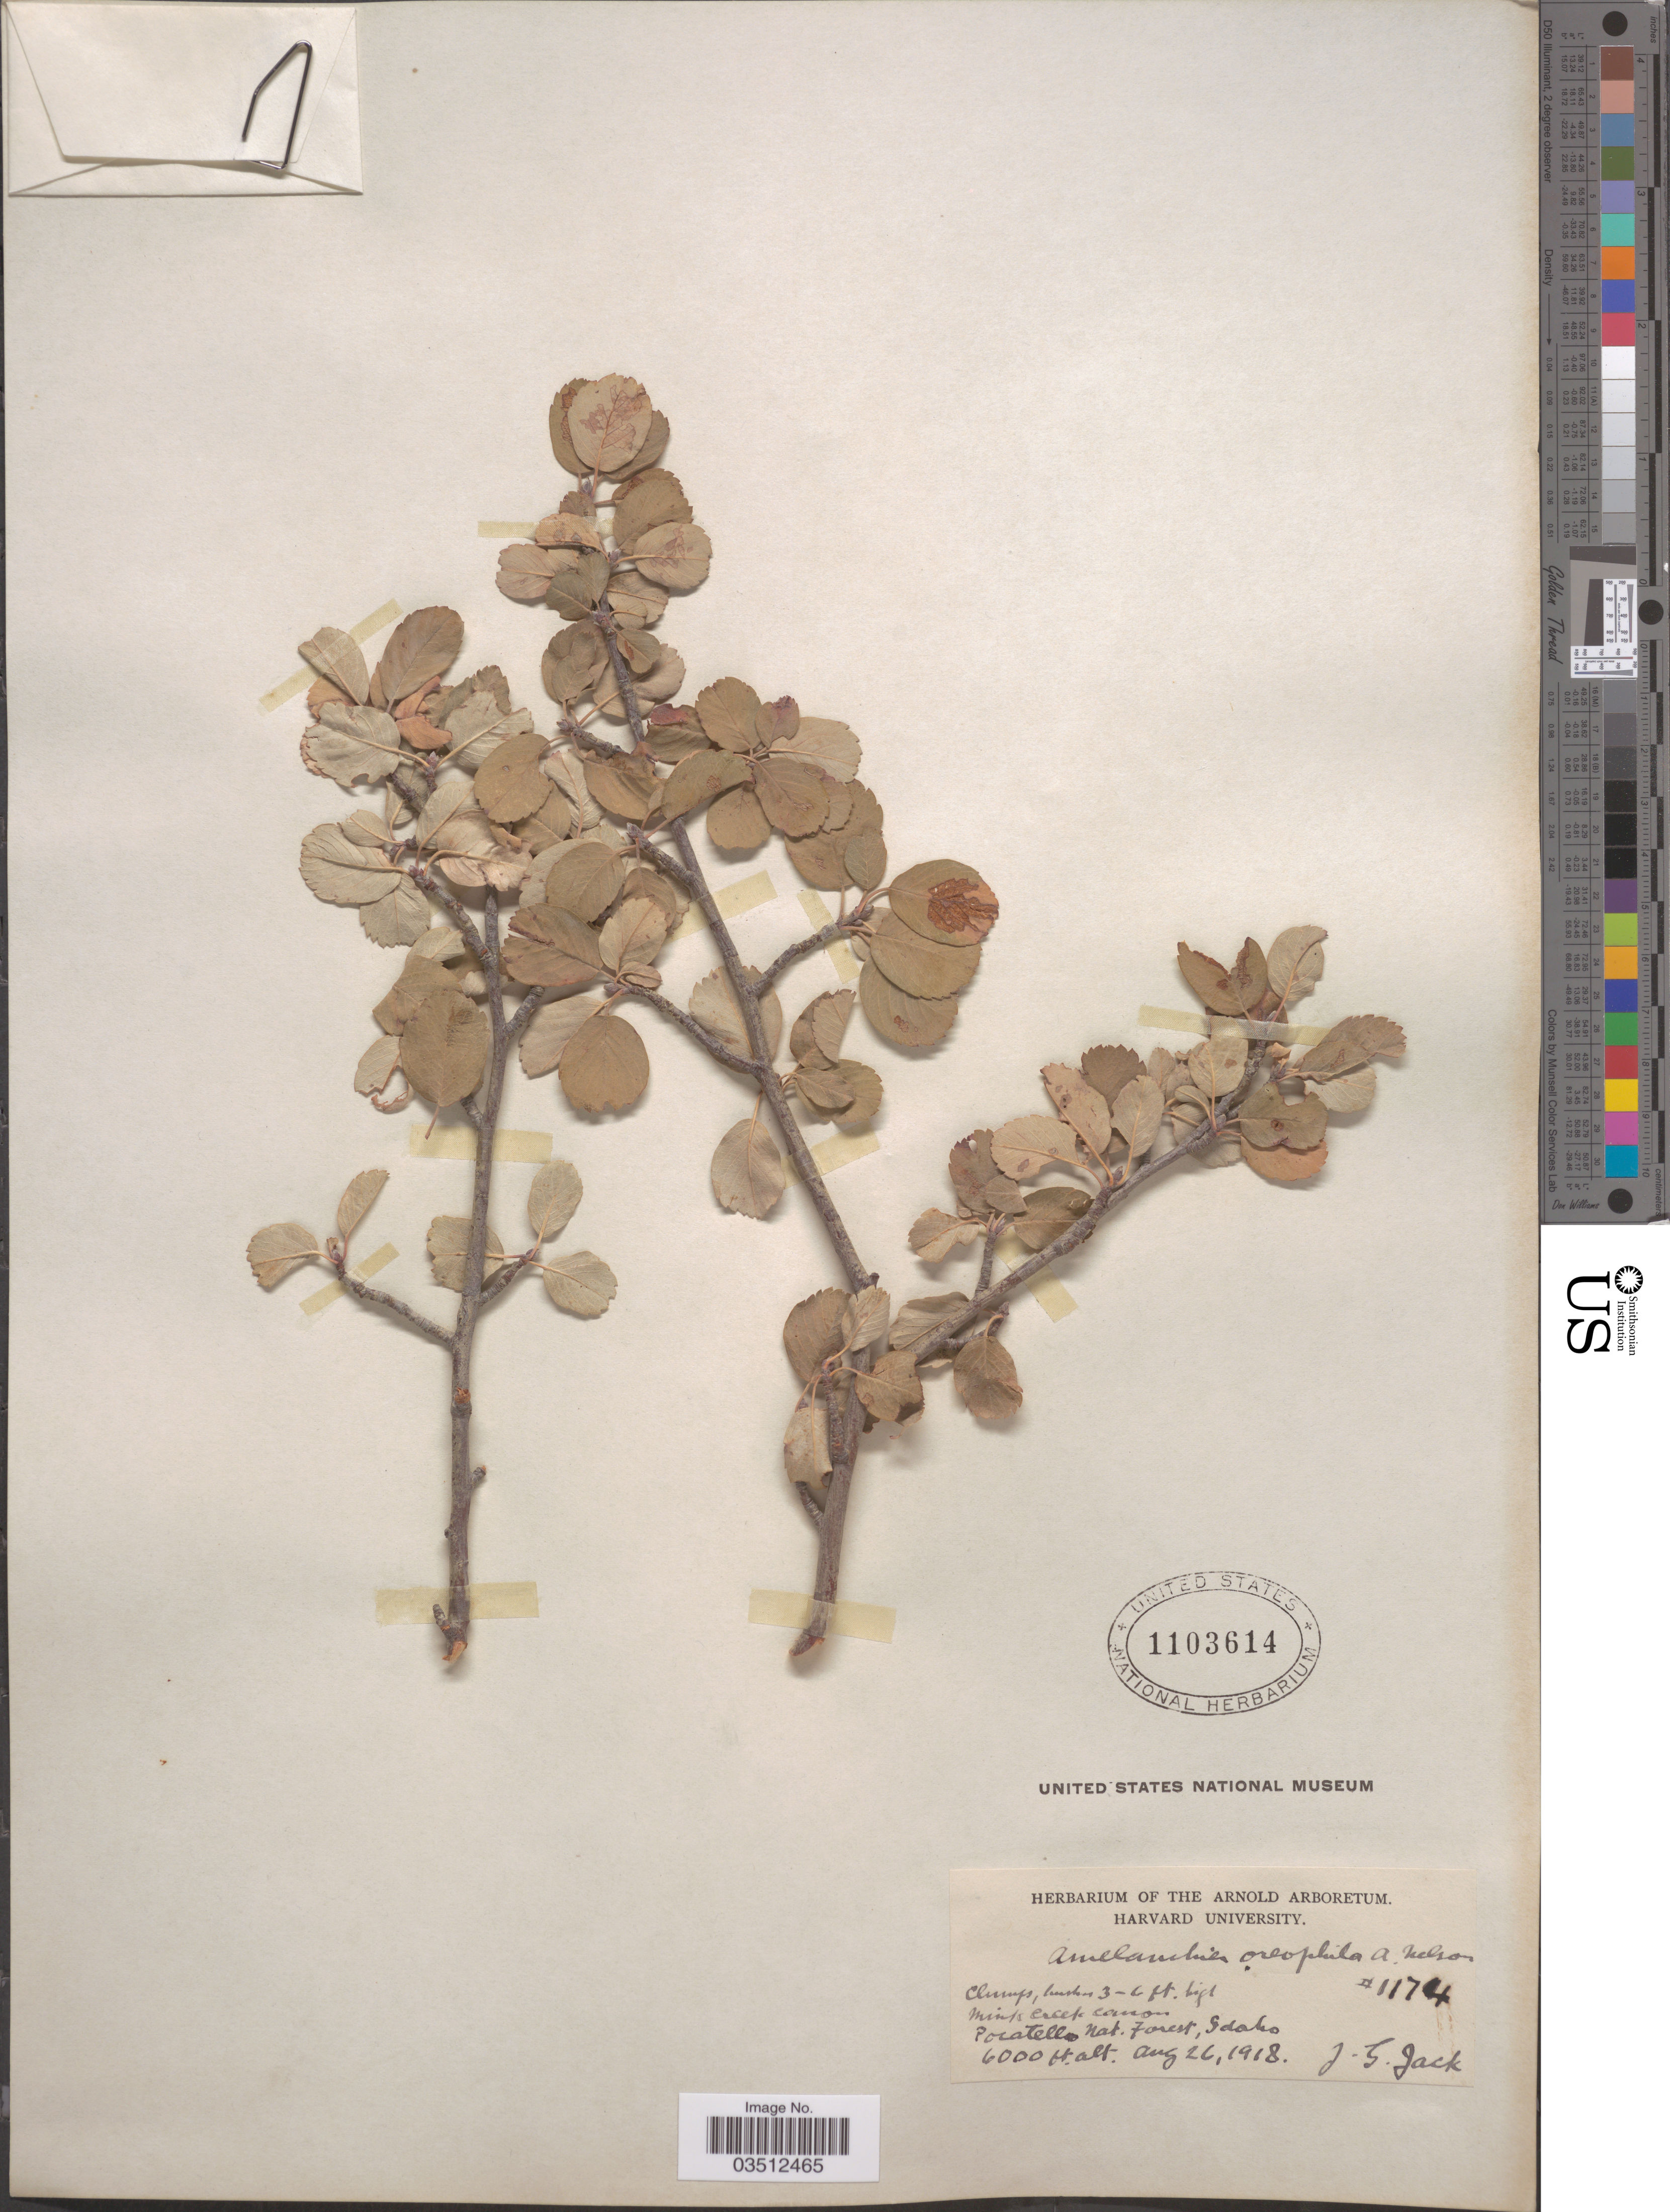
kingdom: Plantae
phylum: Tracheophyta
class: Magnoliopsida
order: Rosales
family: Rosaceae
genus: Amelanchier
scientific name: Amelanchier oreophila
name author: A. Nelson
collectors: J. G. Jack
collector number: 1174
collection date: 1918-08-26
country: United States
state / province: Idaho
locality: Mink Creek Canon. Pocatello Nat. Forest.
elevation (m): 1829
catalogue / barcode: US 1103614